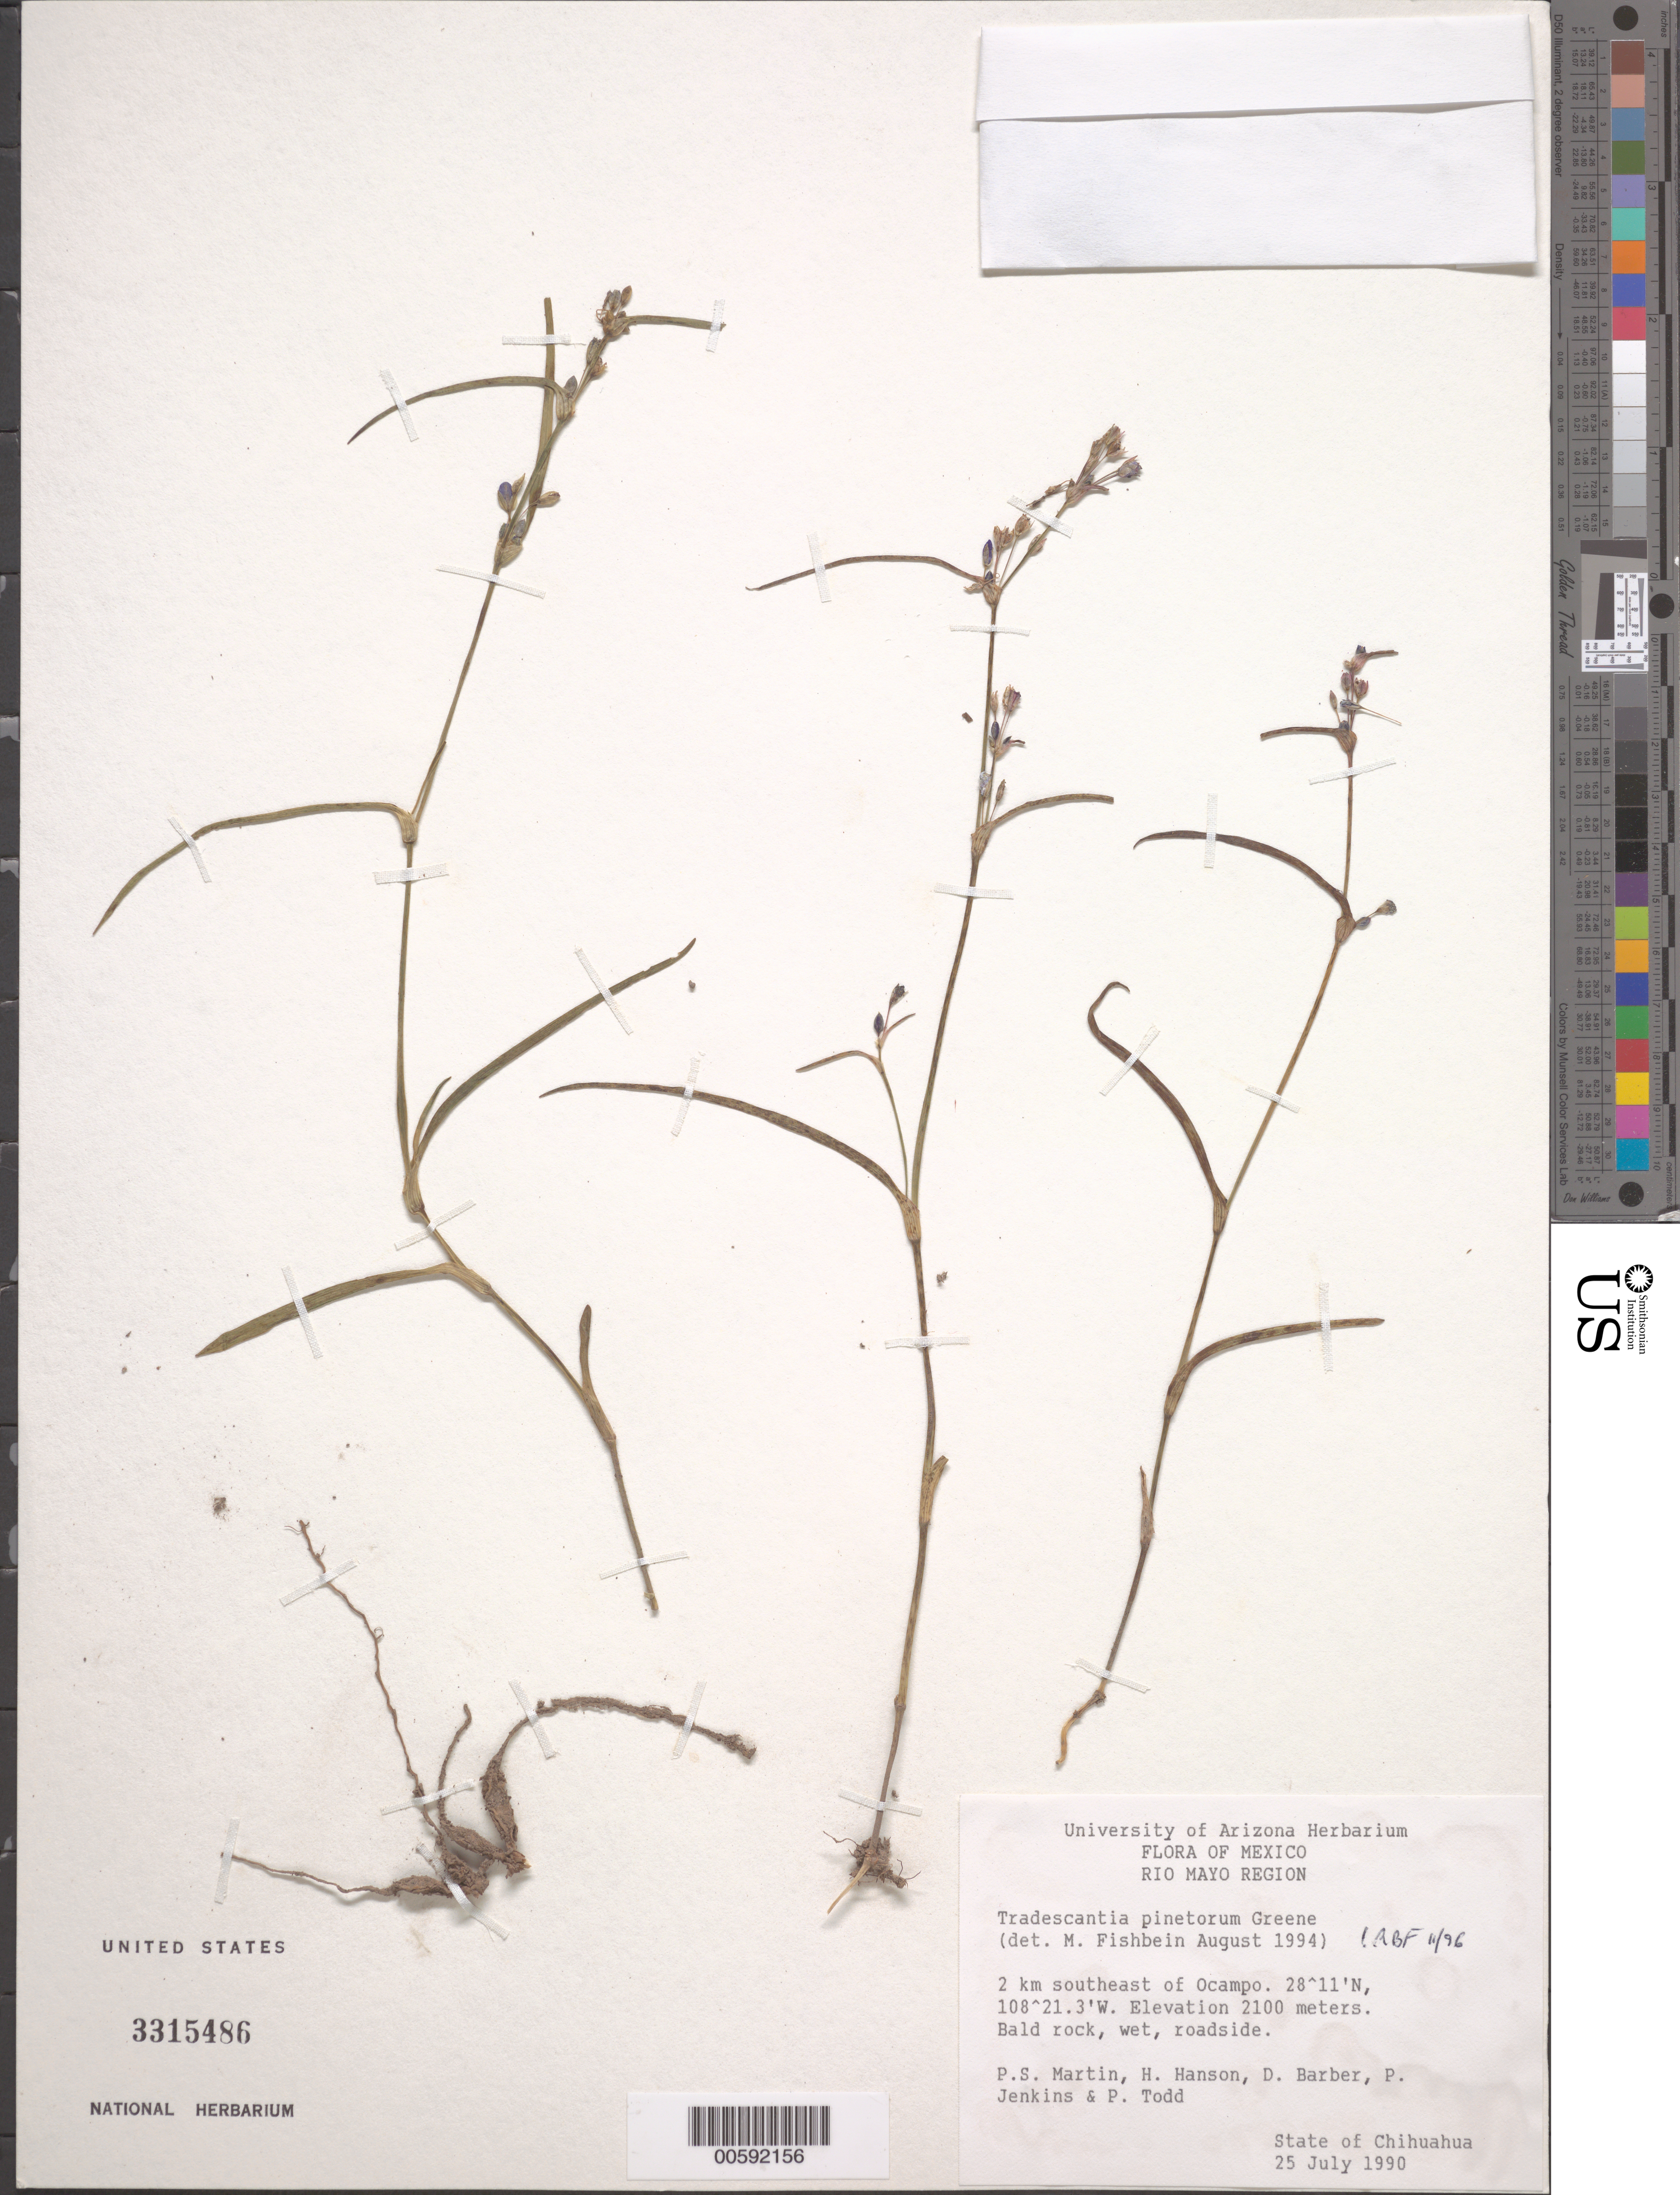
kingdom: Plantae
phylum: Tracheophyta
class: Liliopsida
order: Commelinales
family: Commelinaceae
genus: Tradescantia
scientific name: Tradescantia pinetorum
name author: Greene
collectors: P. S. Martin, H. Hanson, D. Barber, P. Jenkins & P. Todd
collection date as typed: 25 Jul 1990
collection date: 1990-07-25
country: Mexico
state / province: Chihuahua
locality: Rio Mayo region, SE of Ocampo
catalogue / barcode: US 3315486